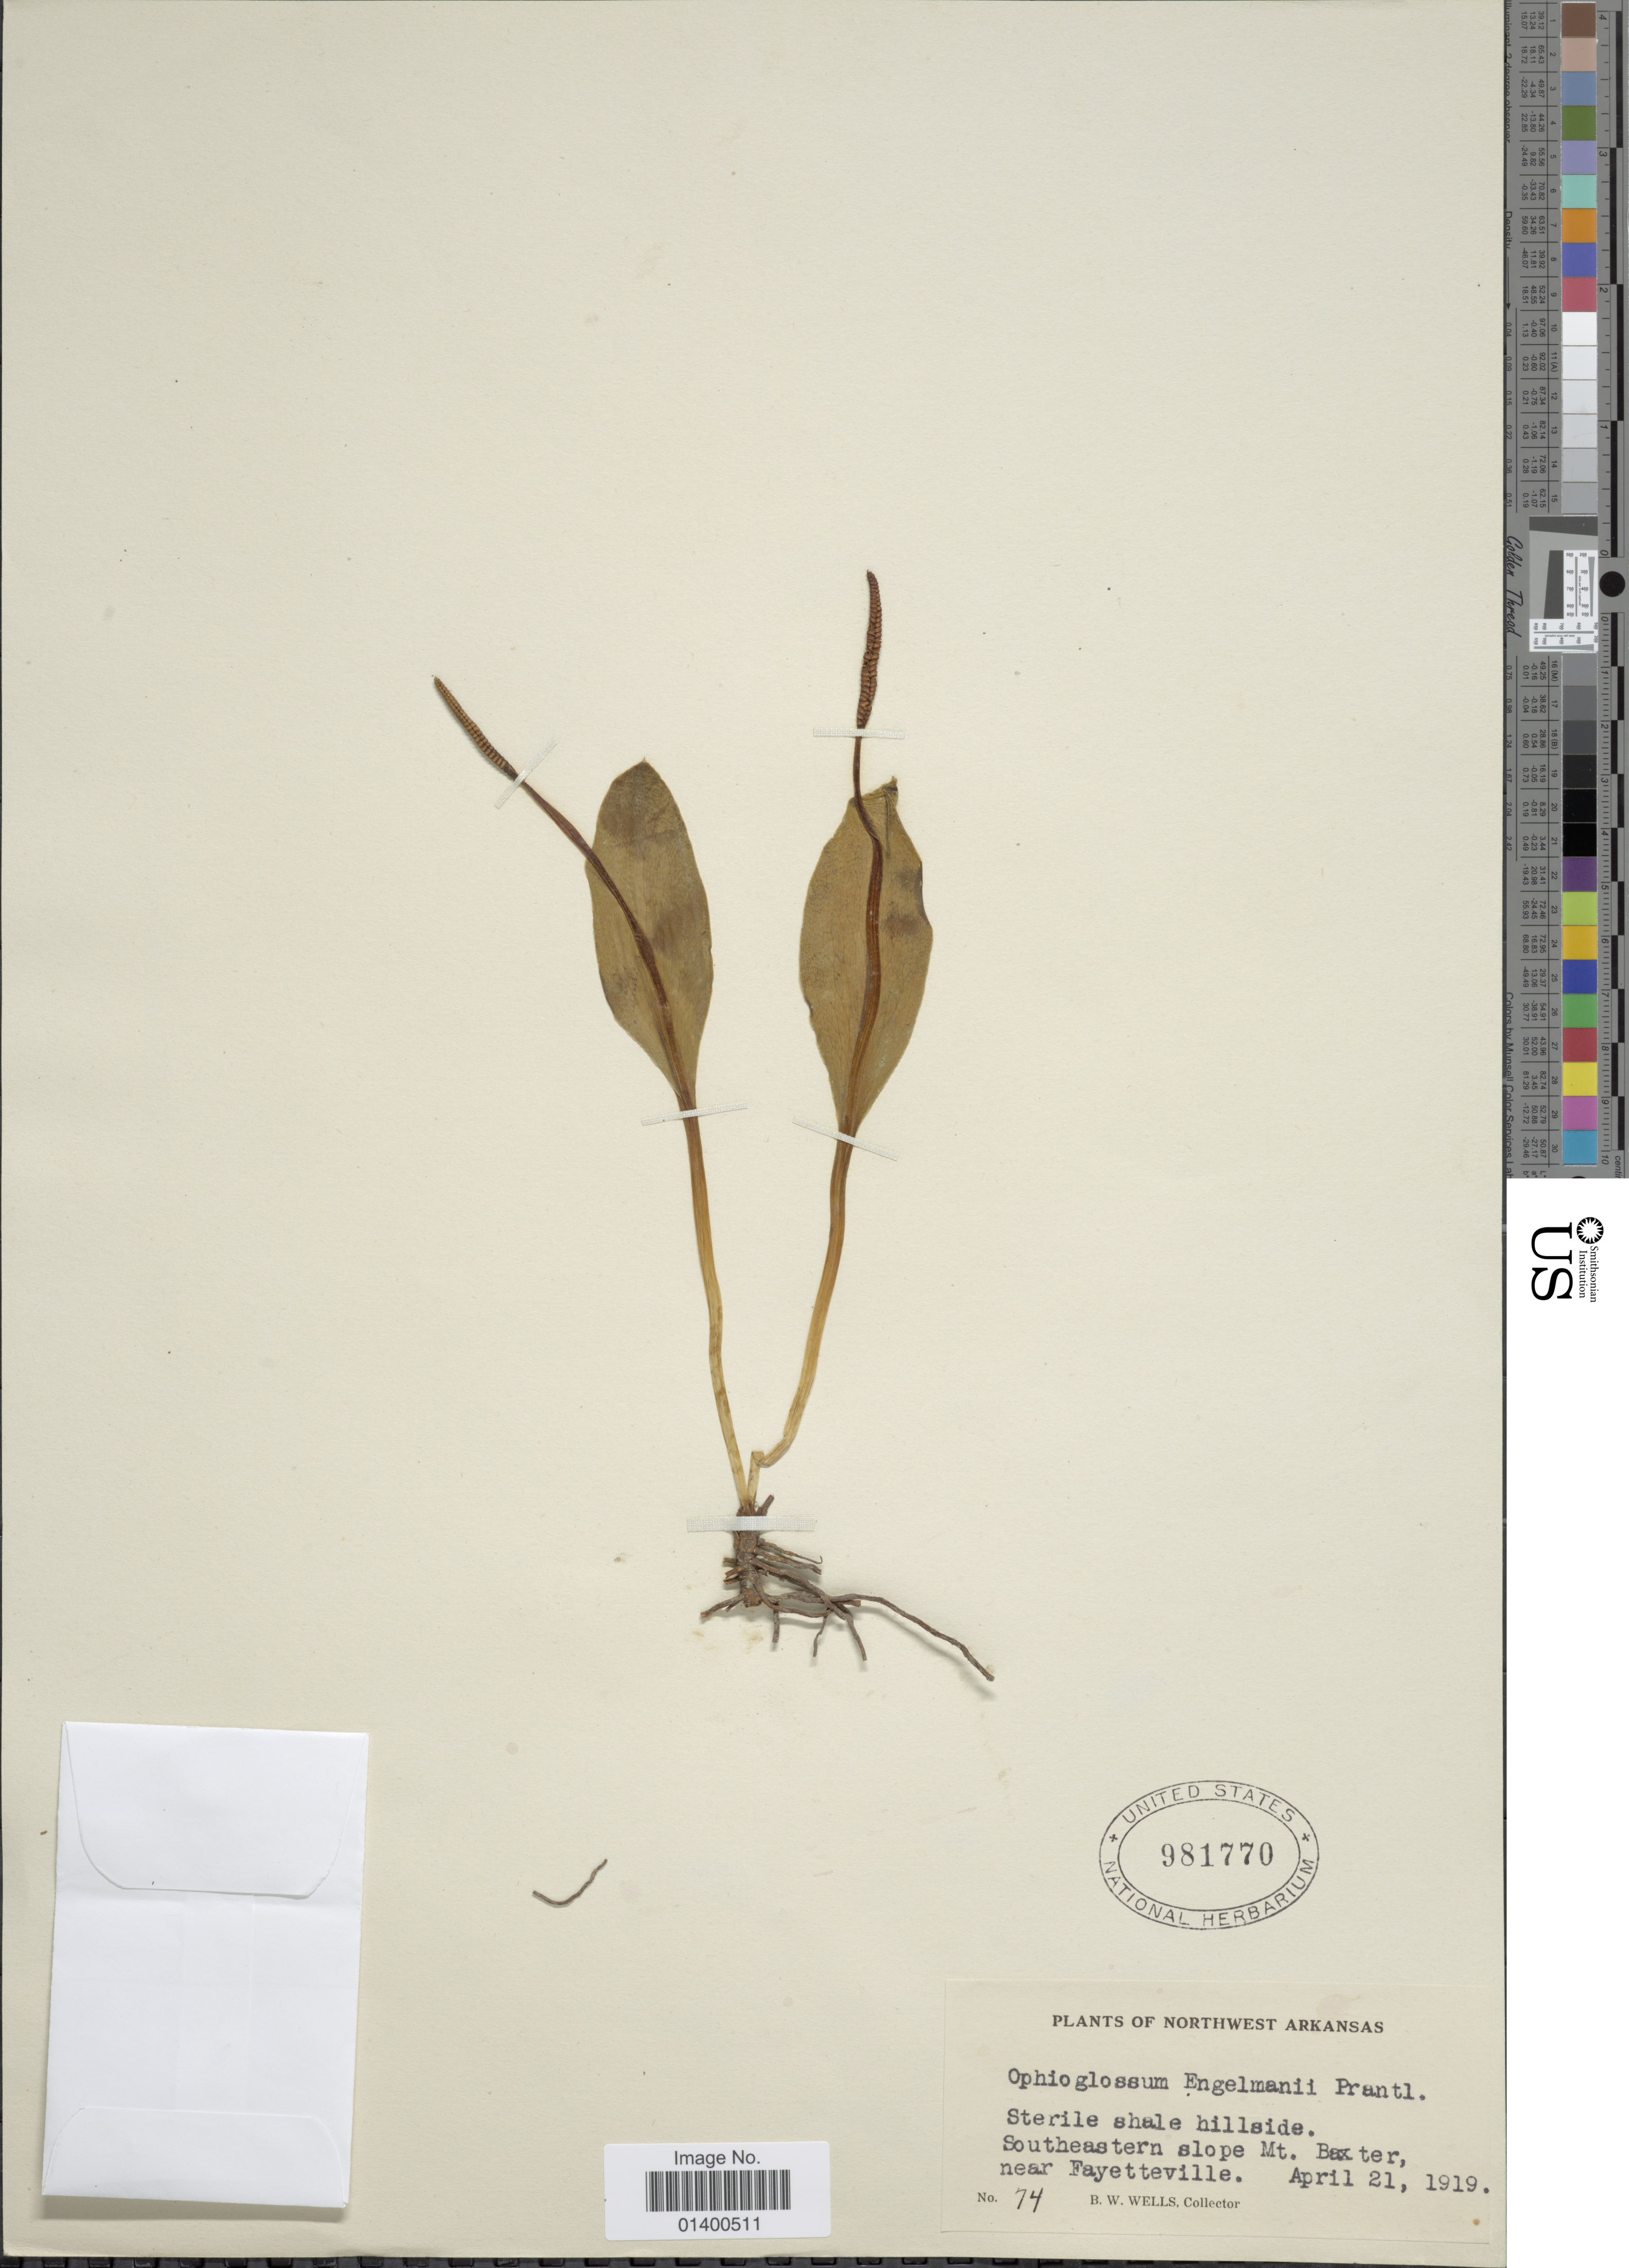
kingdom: Plantae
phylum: Tracheophyta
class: Polypodiopsida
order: Ophioglossales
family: Ophioglossaceae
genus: Ophioglossum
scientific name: Ophioglossum engelmannii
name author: Prantl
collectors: B. Wells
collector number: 74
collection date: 1919-04-21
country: United States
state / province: Arkansas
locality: Northwest Arkansas, Southeastern slope Mt. Baxter, near Fayetteville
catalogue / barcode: US 981770